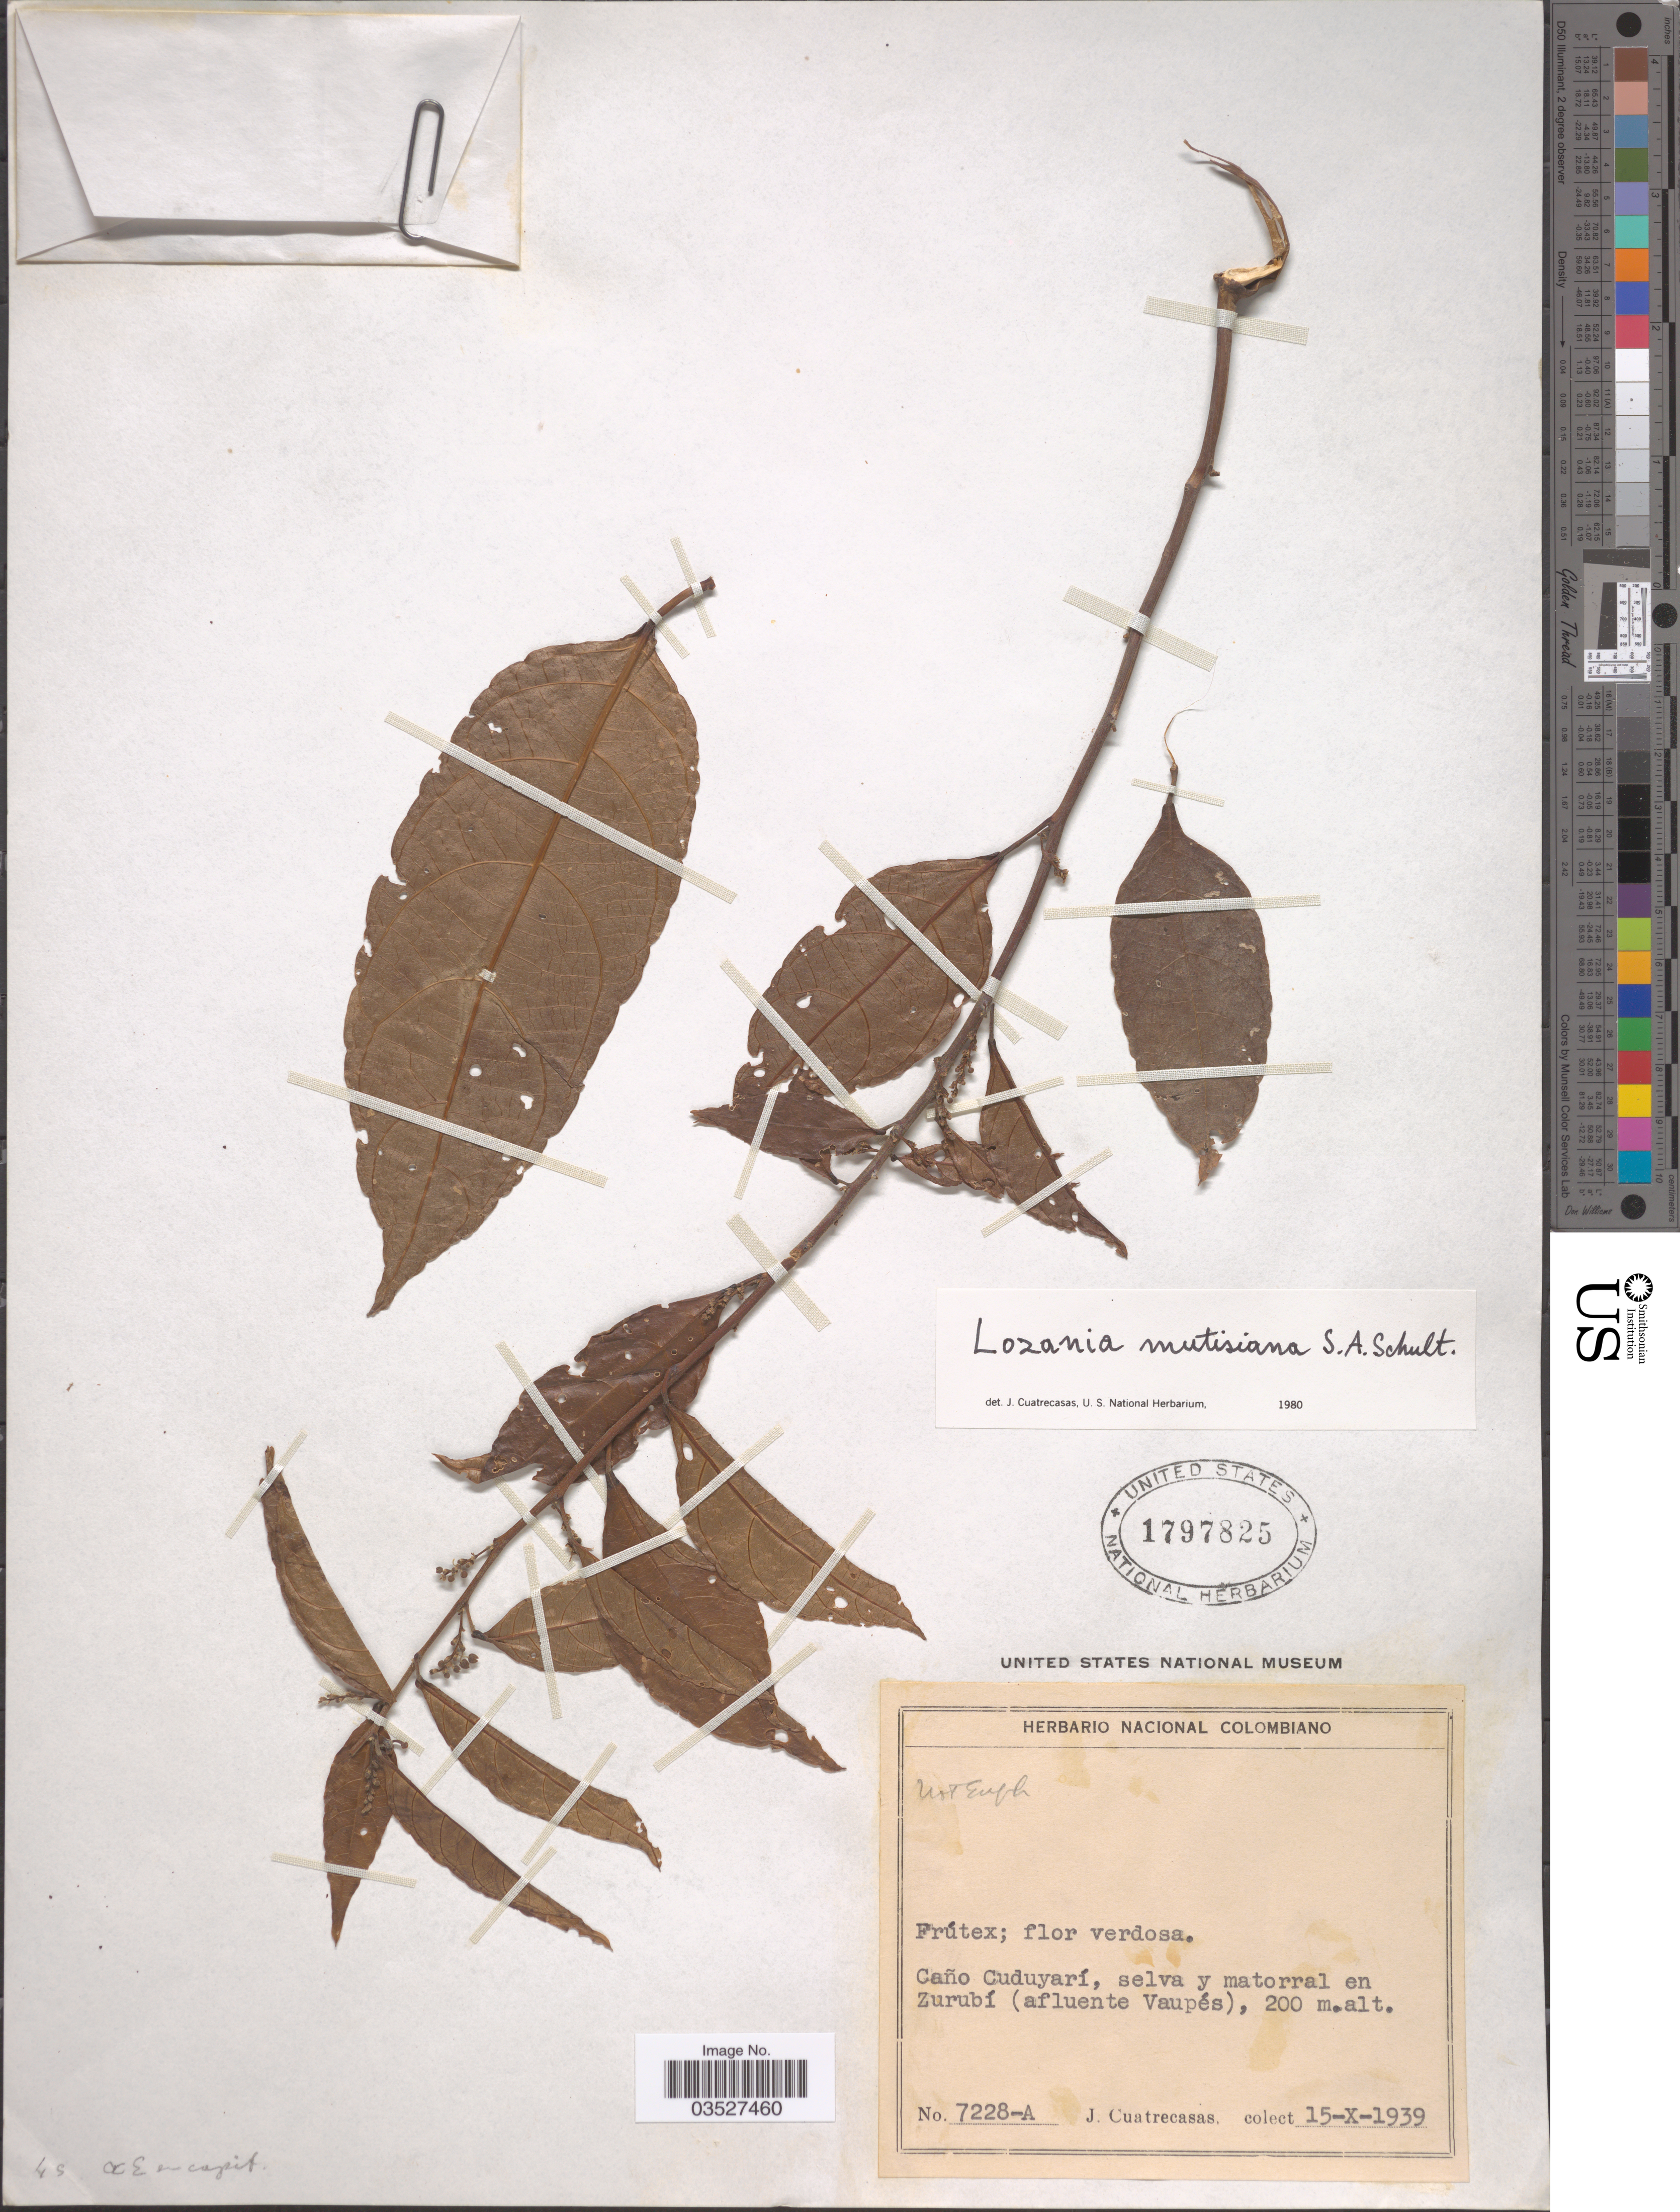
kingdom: Plantae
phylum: Tracheophyta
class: Magnoliopsida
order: Malpighiales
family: Lacistemataceae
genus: Lozania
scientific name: Lozania mutisiana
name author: Schult. in Roem. & Schult.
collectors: J. Cuatrecasas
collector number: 7228-A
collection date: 1939-10-15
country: Colombia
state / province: Vaupés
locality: Caño Cuduyarí, selva y matorral en Zurubí (afluente Vaupés).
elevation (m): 200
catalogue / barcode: US 1797825